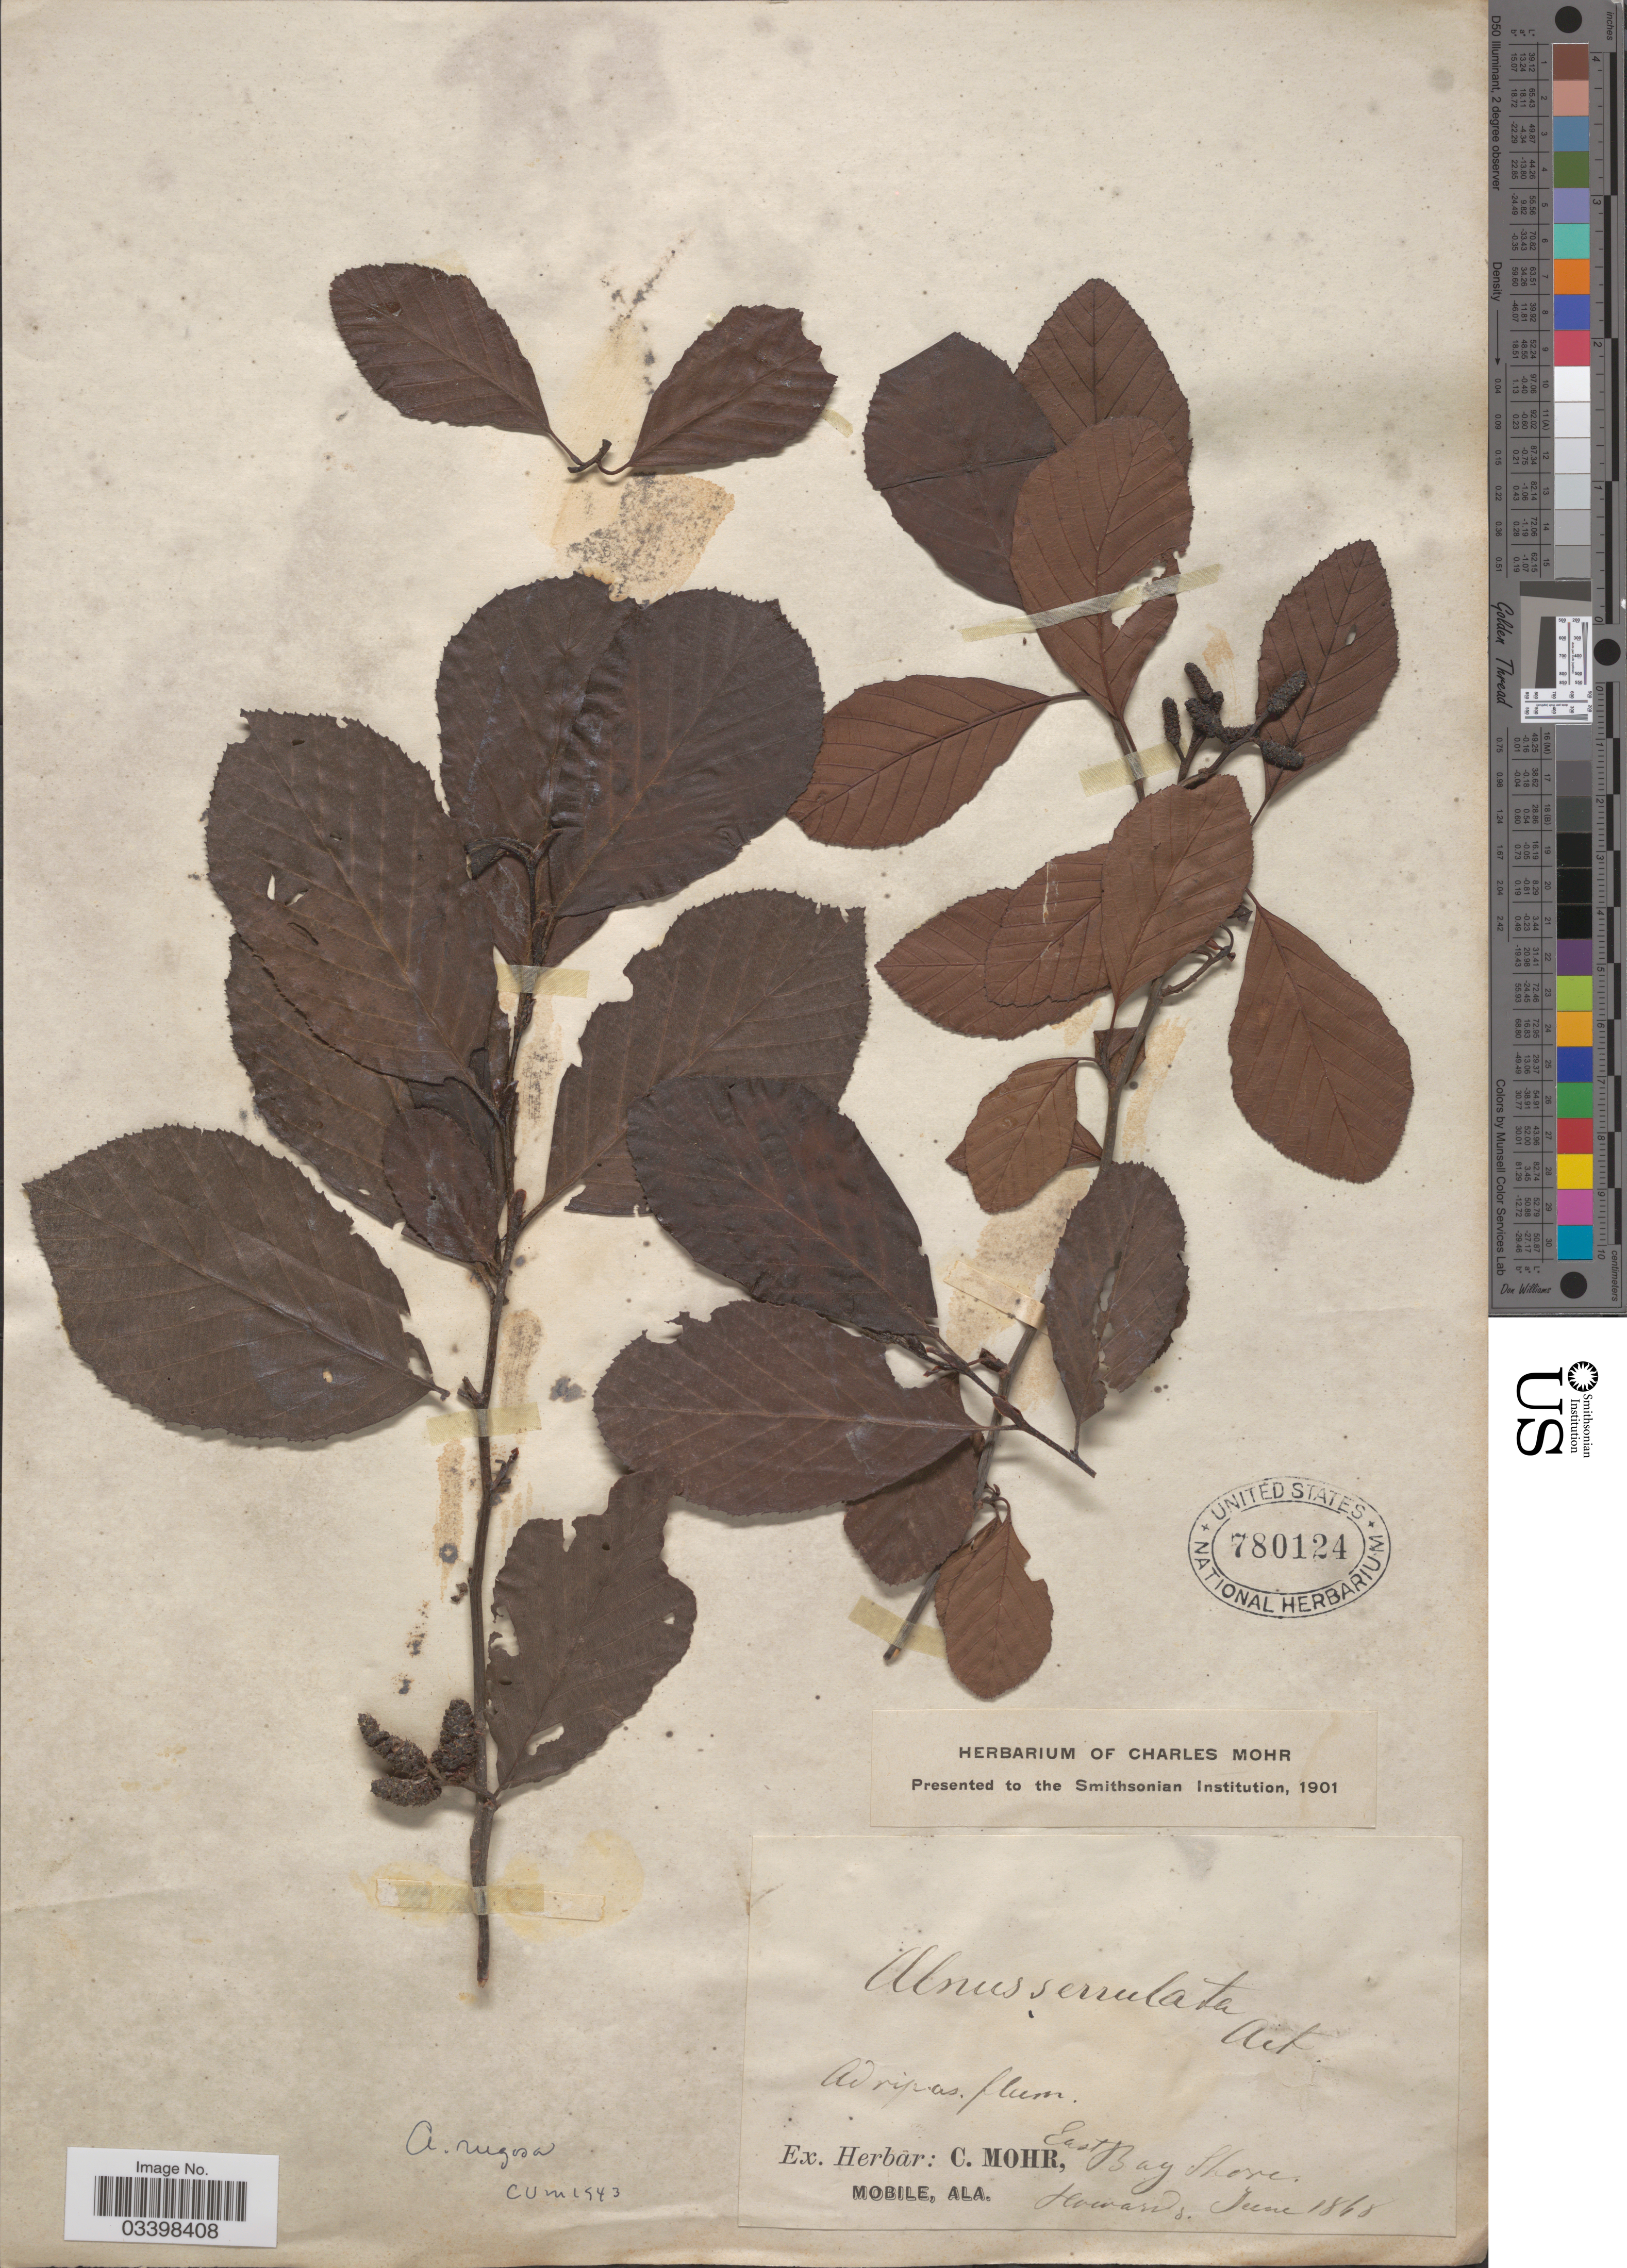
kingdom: Plantae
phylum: Tracheophyta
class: Magnoliopsida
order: Fagales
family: Betulaceae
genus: Alnus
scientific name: Alnus serrulata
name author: (Aiton) Willd.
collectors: Mohr, C. T. (herbarium)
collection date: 1868-06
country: United States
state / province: Alabama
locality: East Bay Shore. Howards [unsure placement]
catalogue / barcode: US 780124